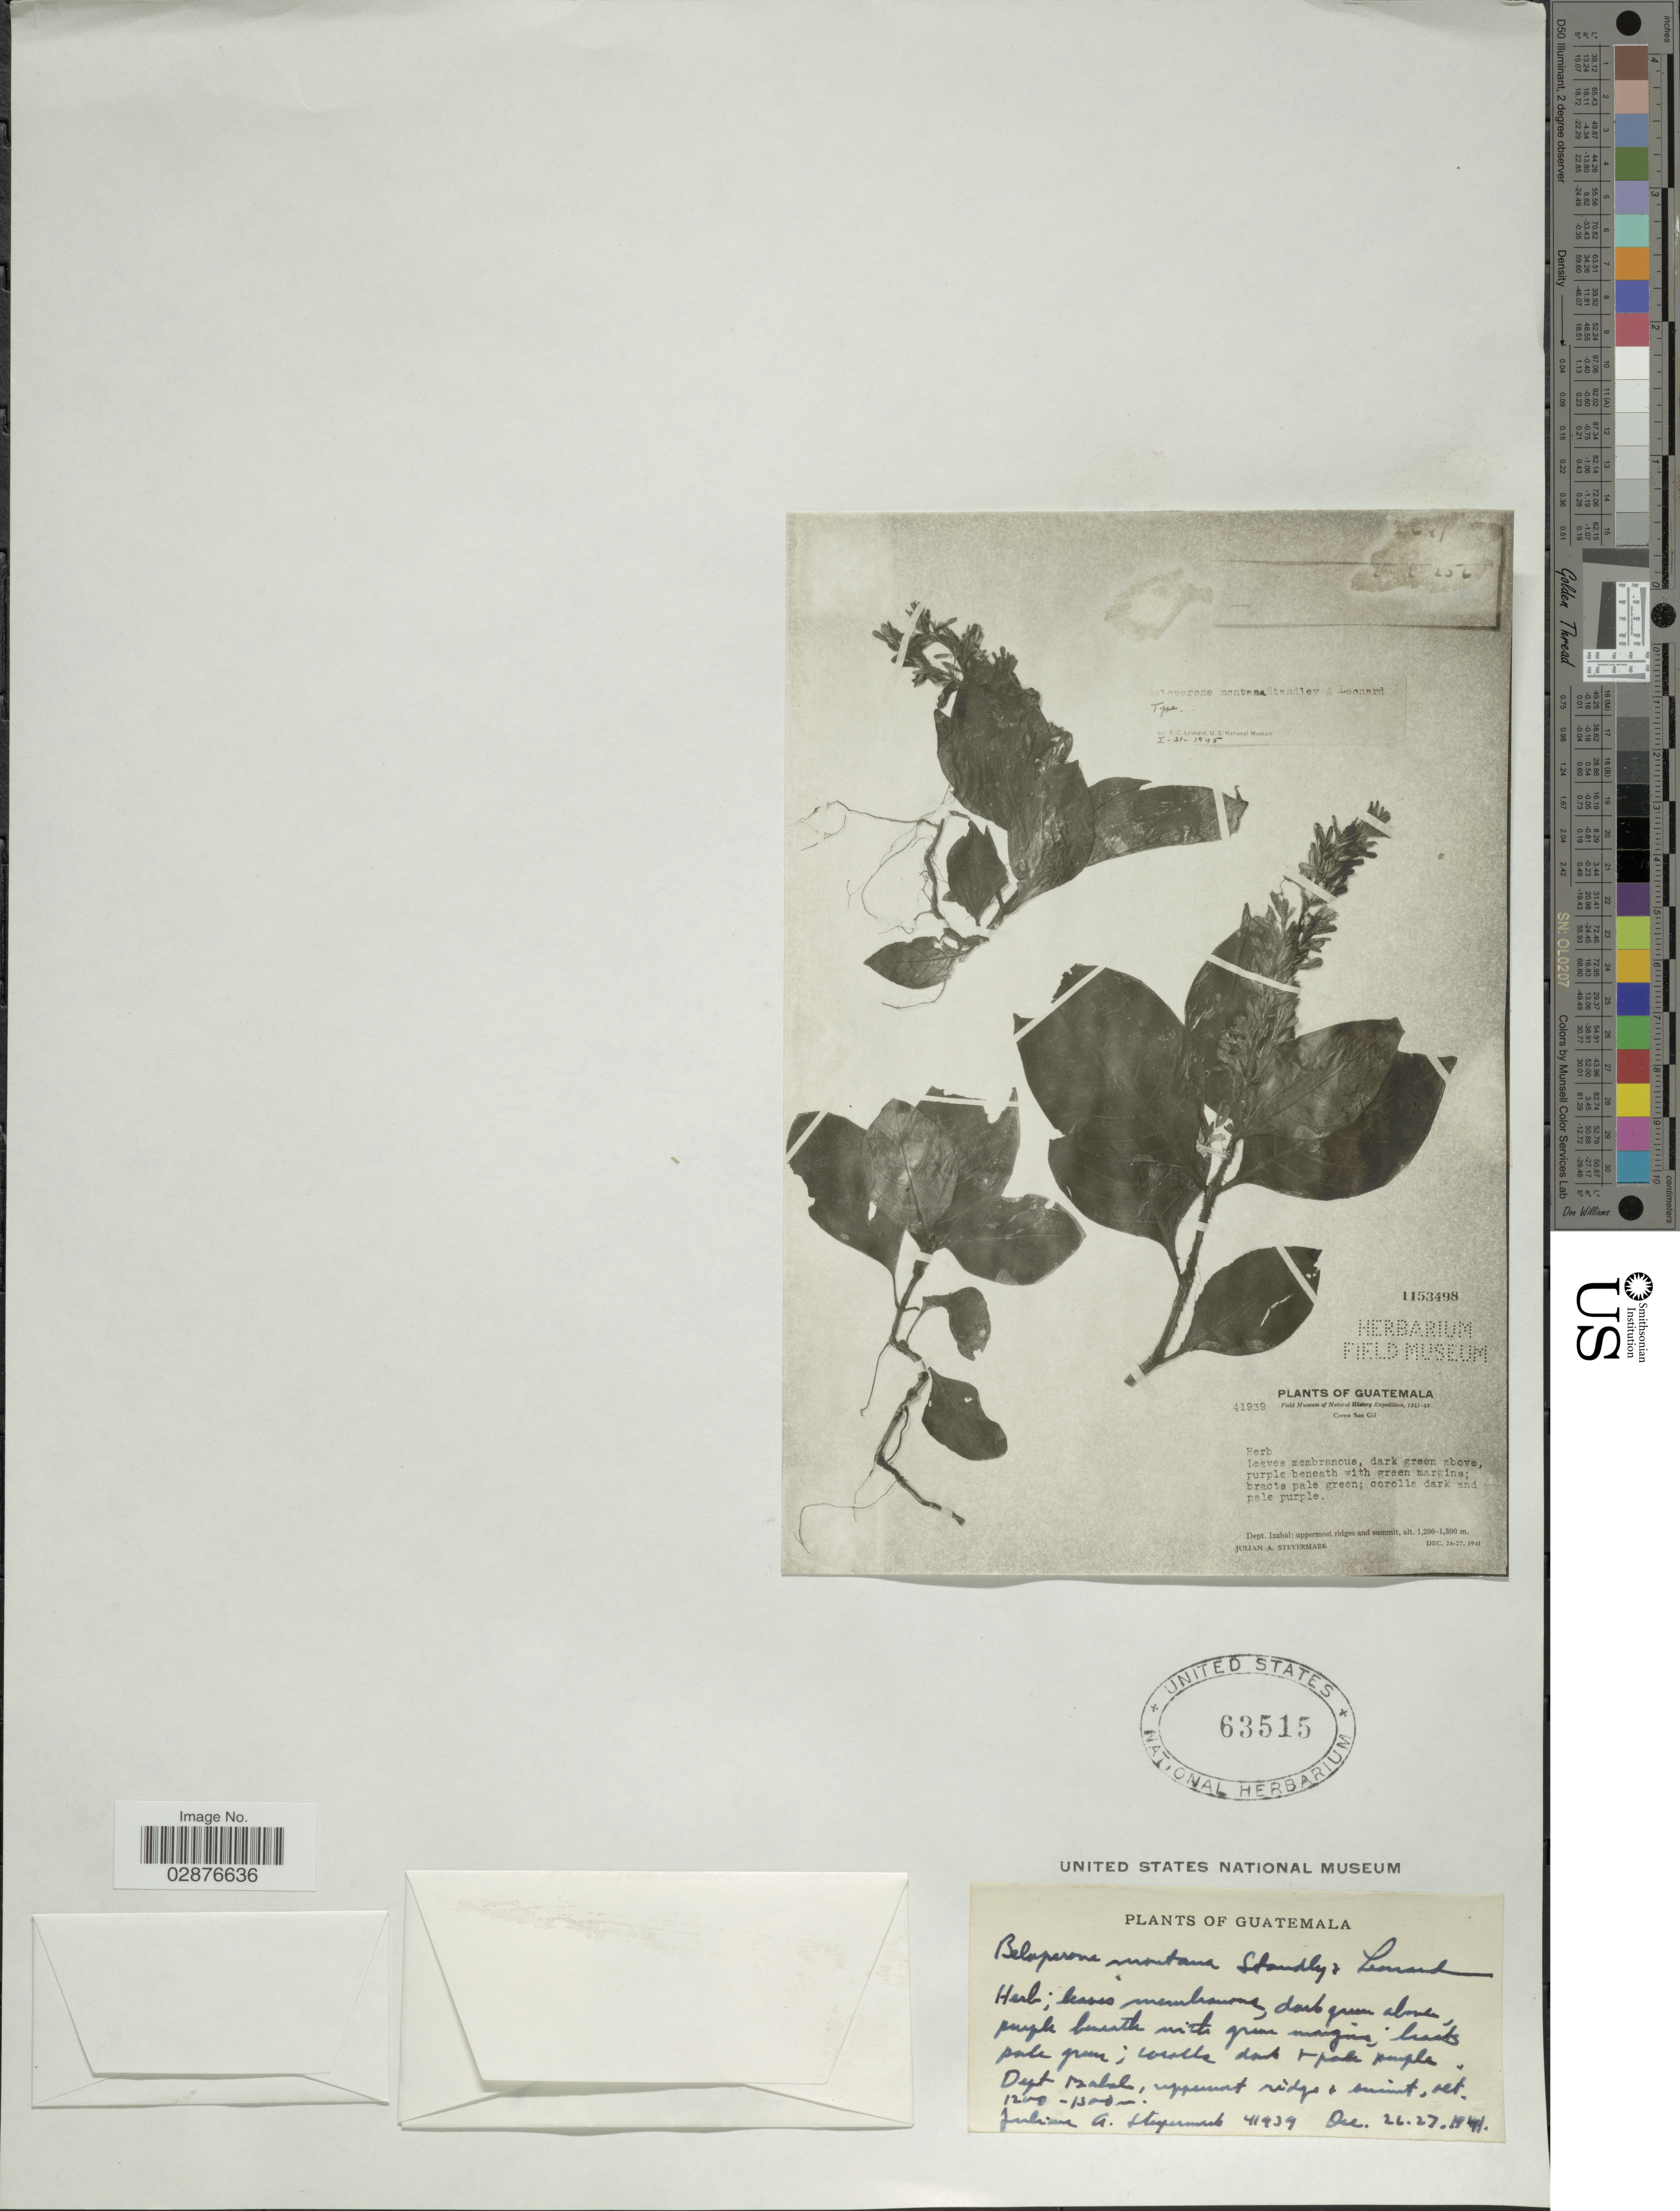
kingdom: Plantae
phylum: Tracheophyta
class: Magnoliopsida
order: Lamiales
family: Acanthaceae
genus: Justicia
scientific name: Justicia montana (Standl. & Leonard) D.N. Gibson, nom. illeg.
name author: (Standl. & Leonard) D.N. Gibson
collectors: J. Steyermark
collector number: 41939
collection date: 1941-12-26/1941-12-27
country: Guatemala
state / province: Izabal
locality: Dept. Izabal.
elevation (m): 1200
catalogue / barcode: US 63515